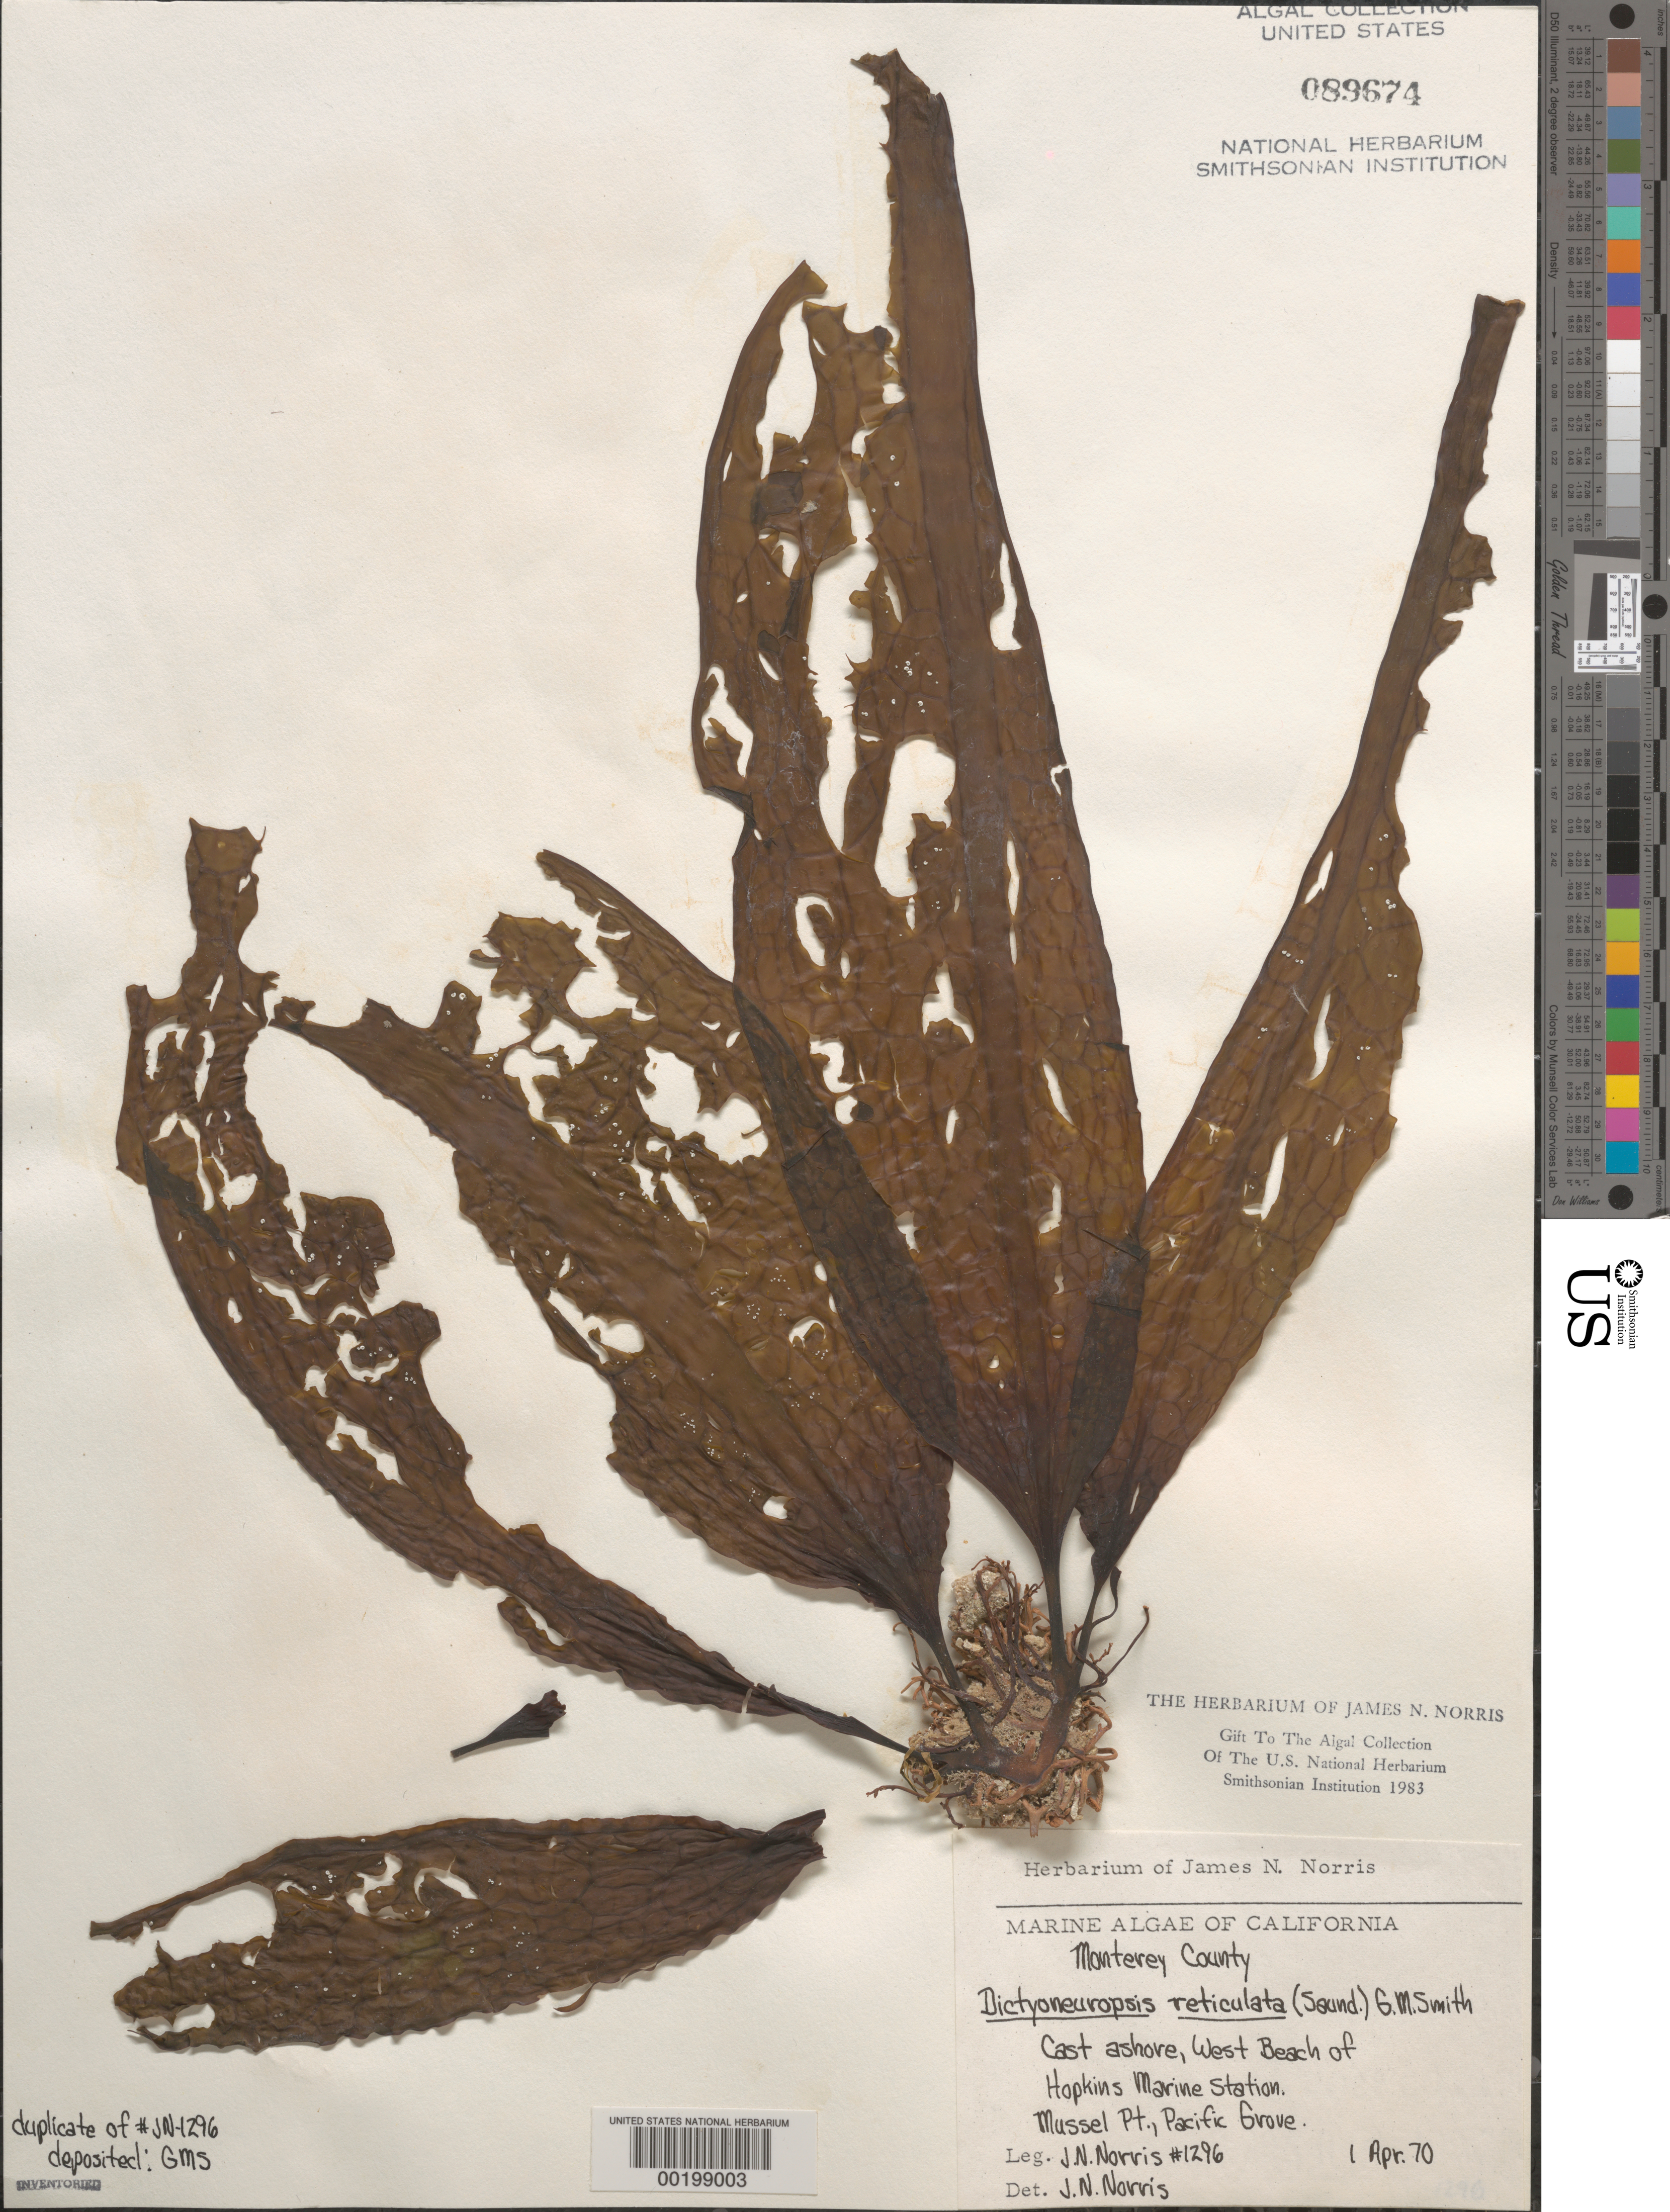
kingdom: Chromista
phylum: Ochrophyta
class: Phaeophyceae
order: Laminariales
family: Costariaceae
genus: Dictyoneurum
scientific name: Dictyoneurum reticulatum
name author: (D.A. Saunders) P.C. Silva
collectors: J. N. Norris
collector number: JN-1296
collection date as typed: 01 Apr 1970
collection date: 1970-04-01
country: United States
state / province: California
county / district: Monterey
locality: Pacific Grove, Mussel Point, west beach of Hopkins Marine Station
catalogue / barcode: US 89674